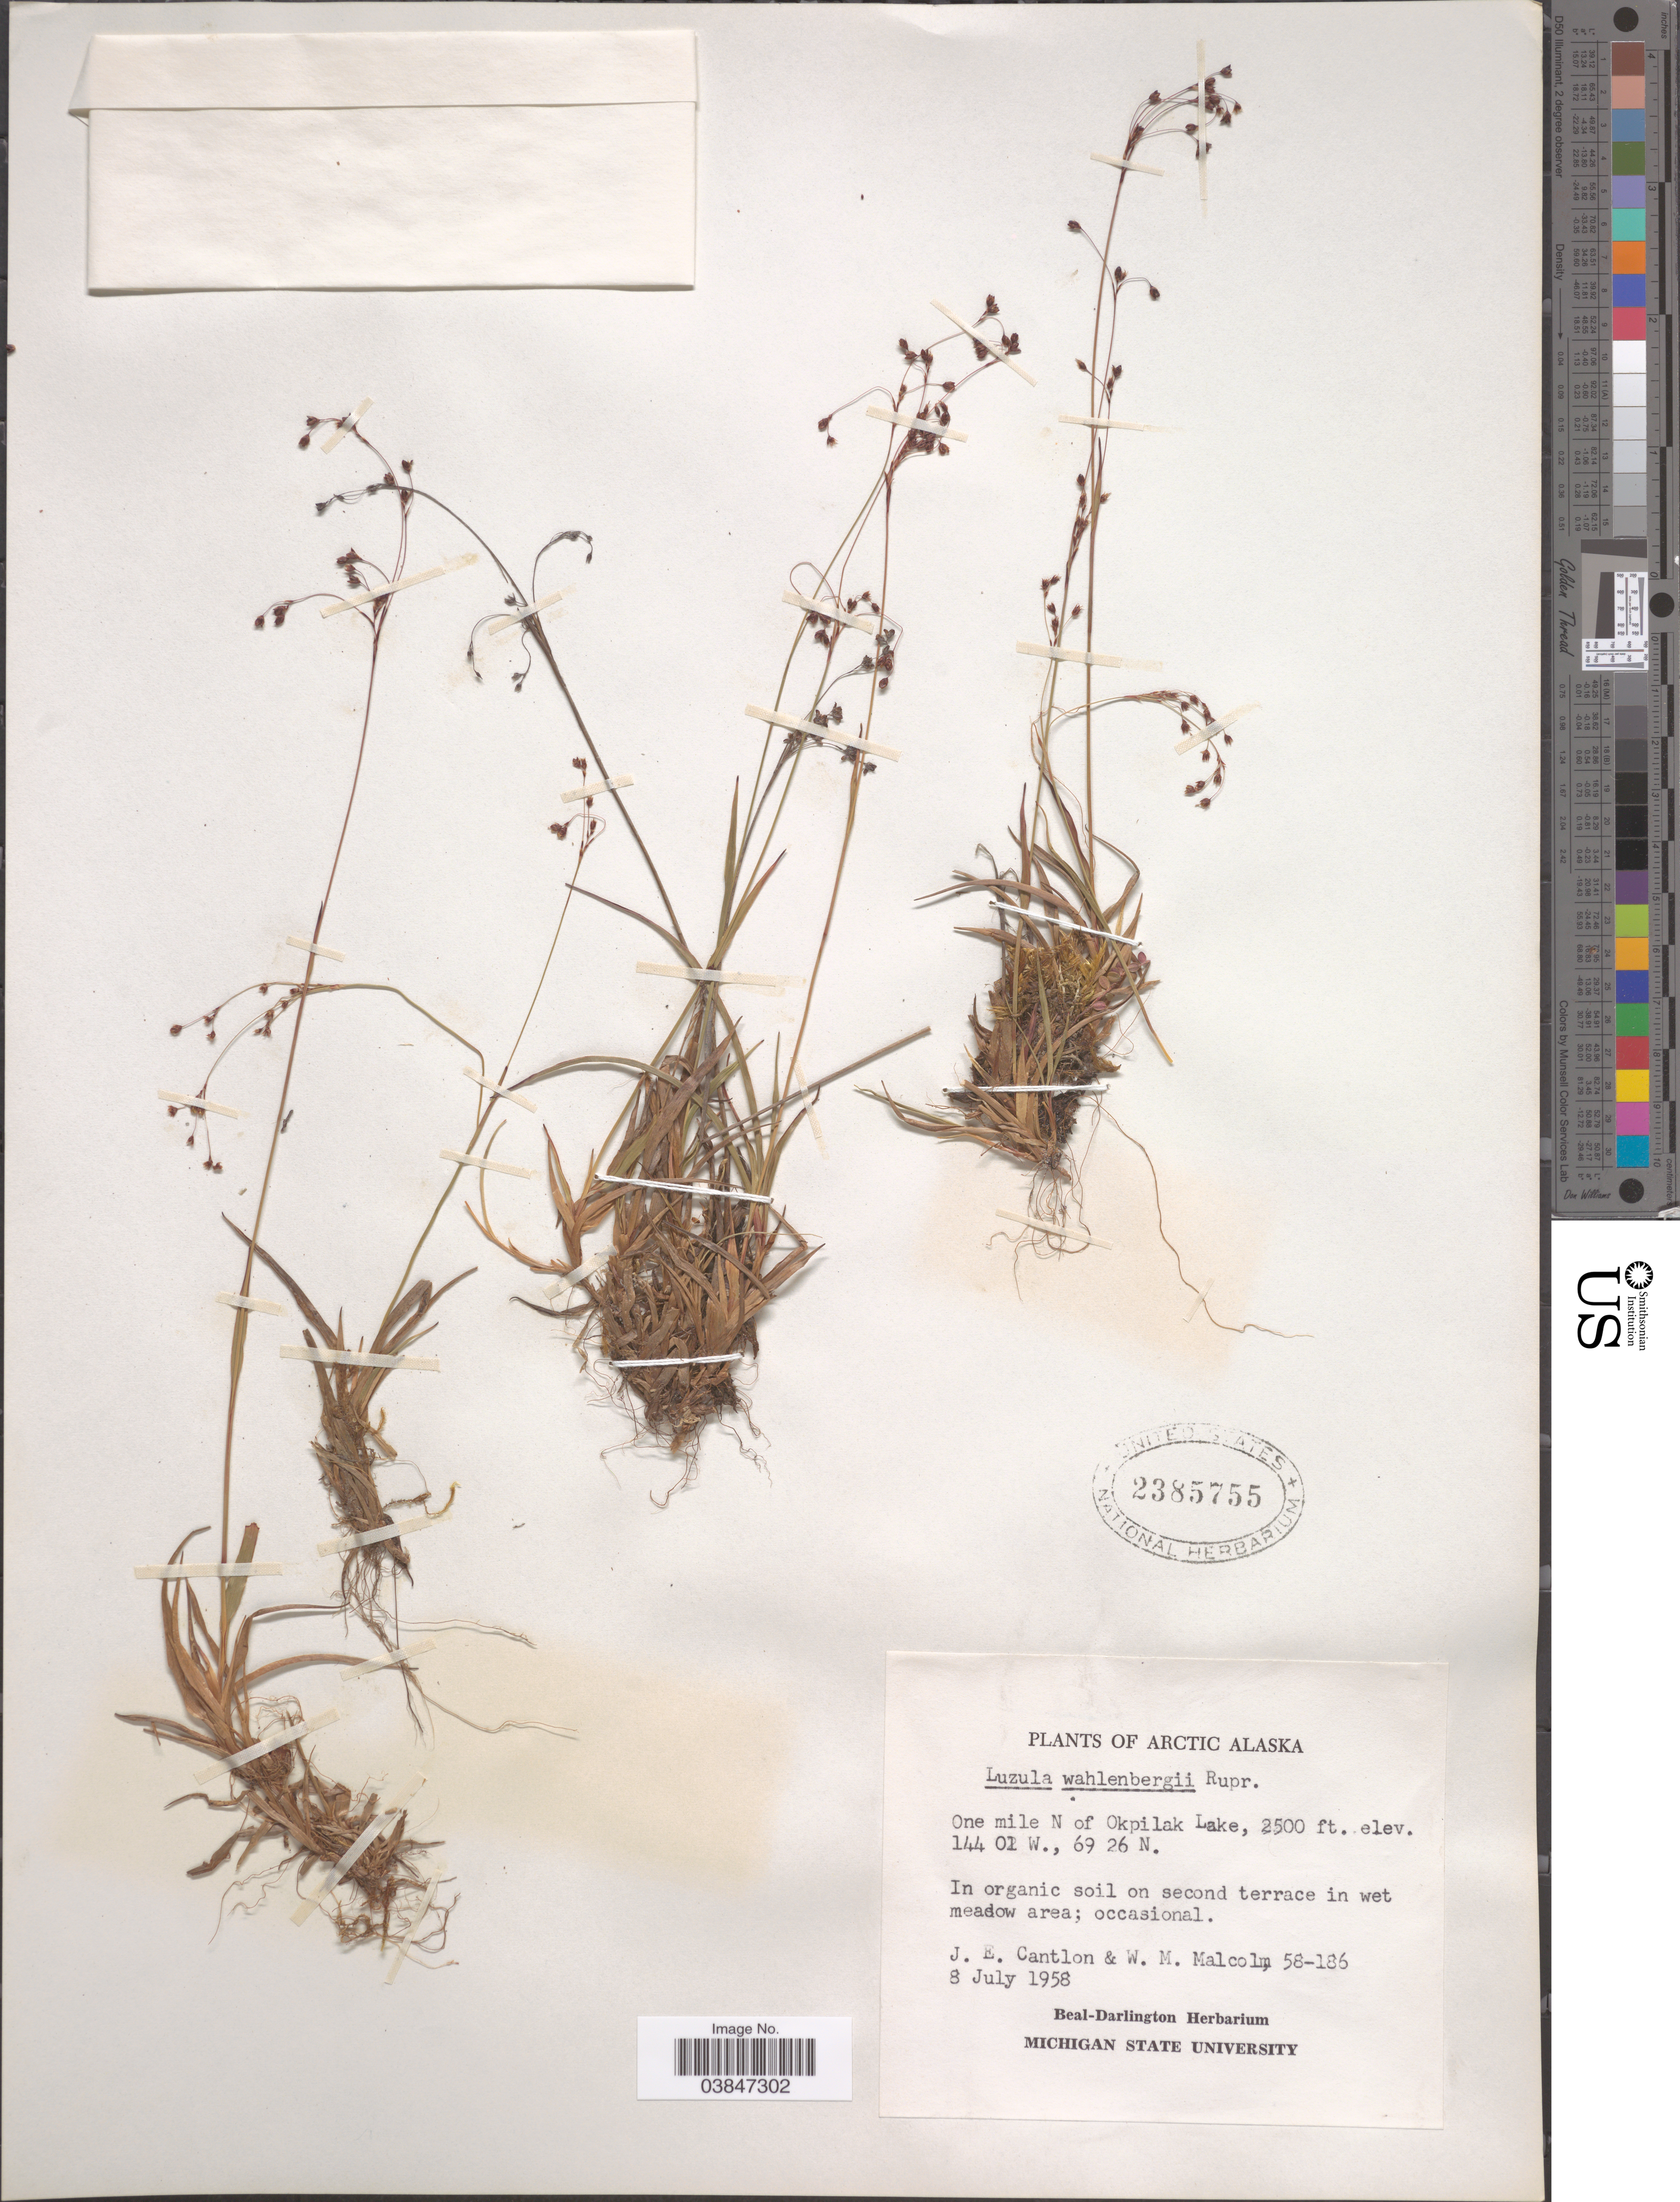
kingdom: Plantae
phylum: Tracheophyta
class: Liliopsida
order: Poales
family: Juncaceae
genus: Luzula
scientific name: Luzula wahlenbergii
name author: Rupr.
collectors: J. Cantlon & W. Malcolm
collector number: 58-186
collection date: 1958-07-08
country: United States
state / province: Alaska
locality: Arctic Alaska. One mile N of Okpilak Lake.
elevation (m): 762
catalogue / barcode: US 2385755